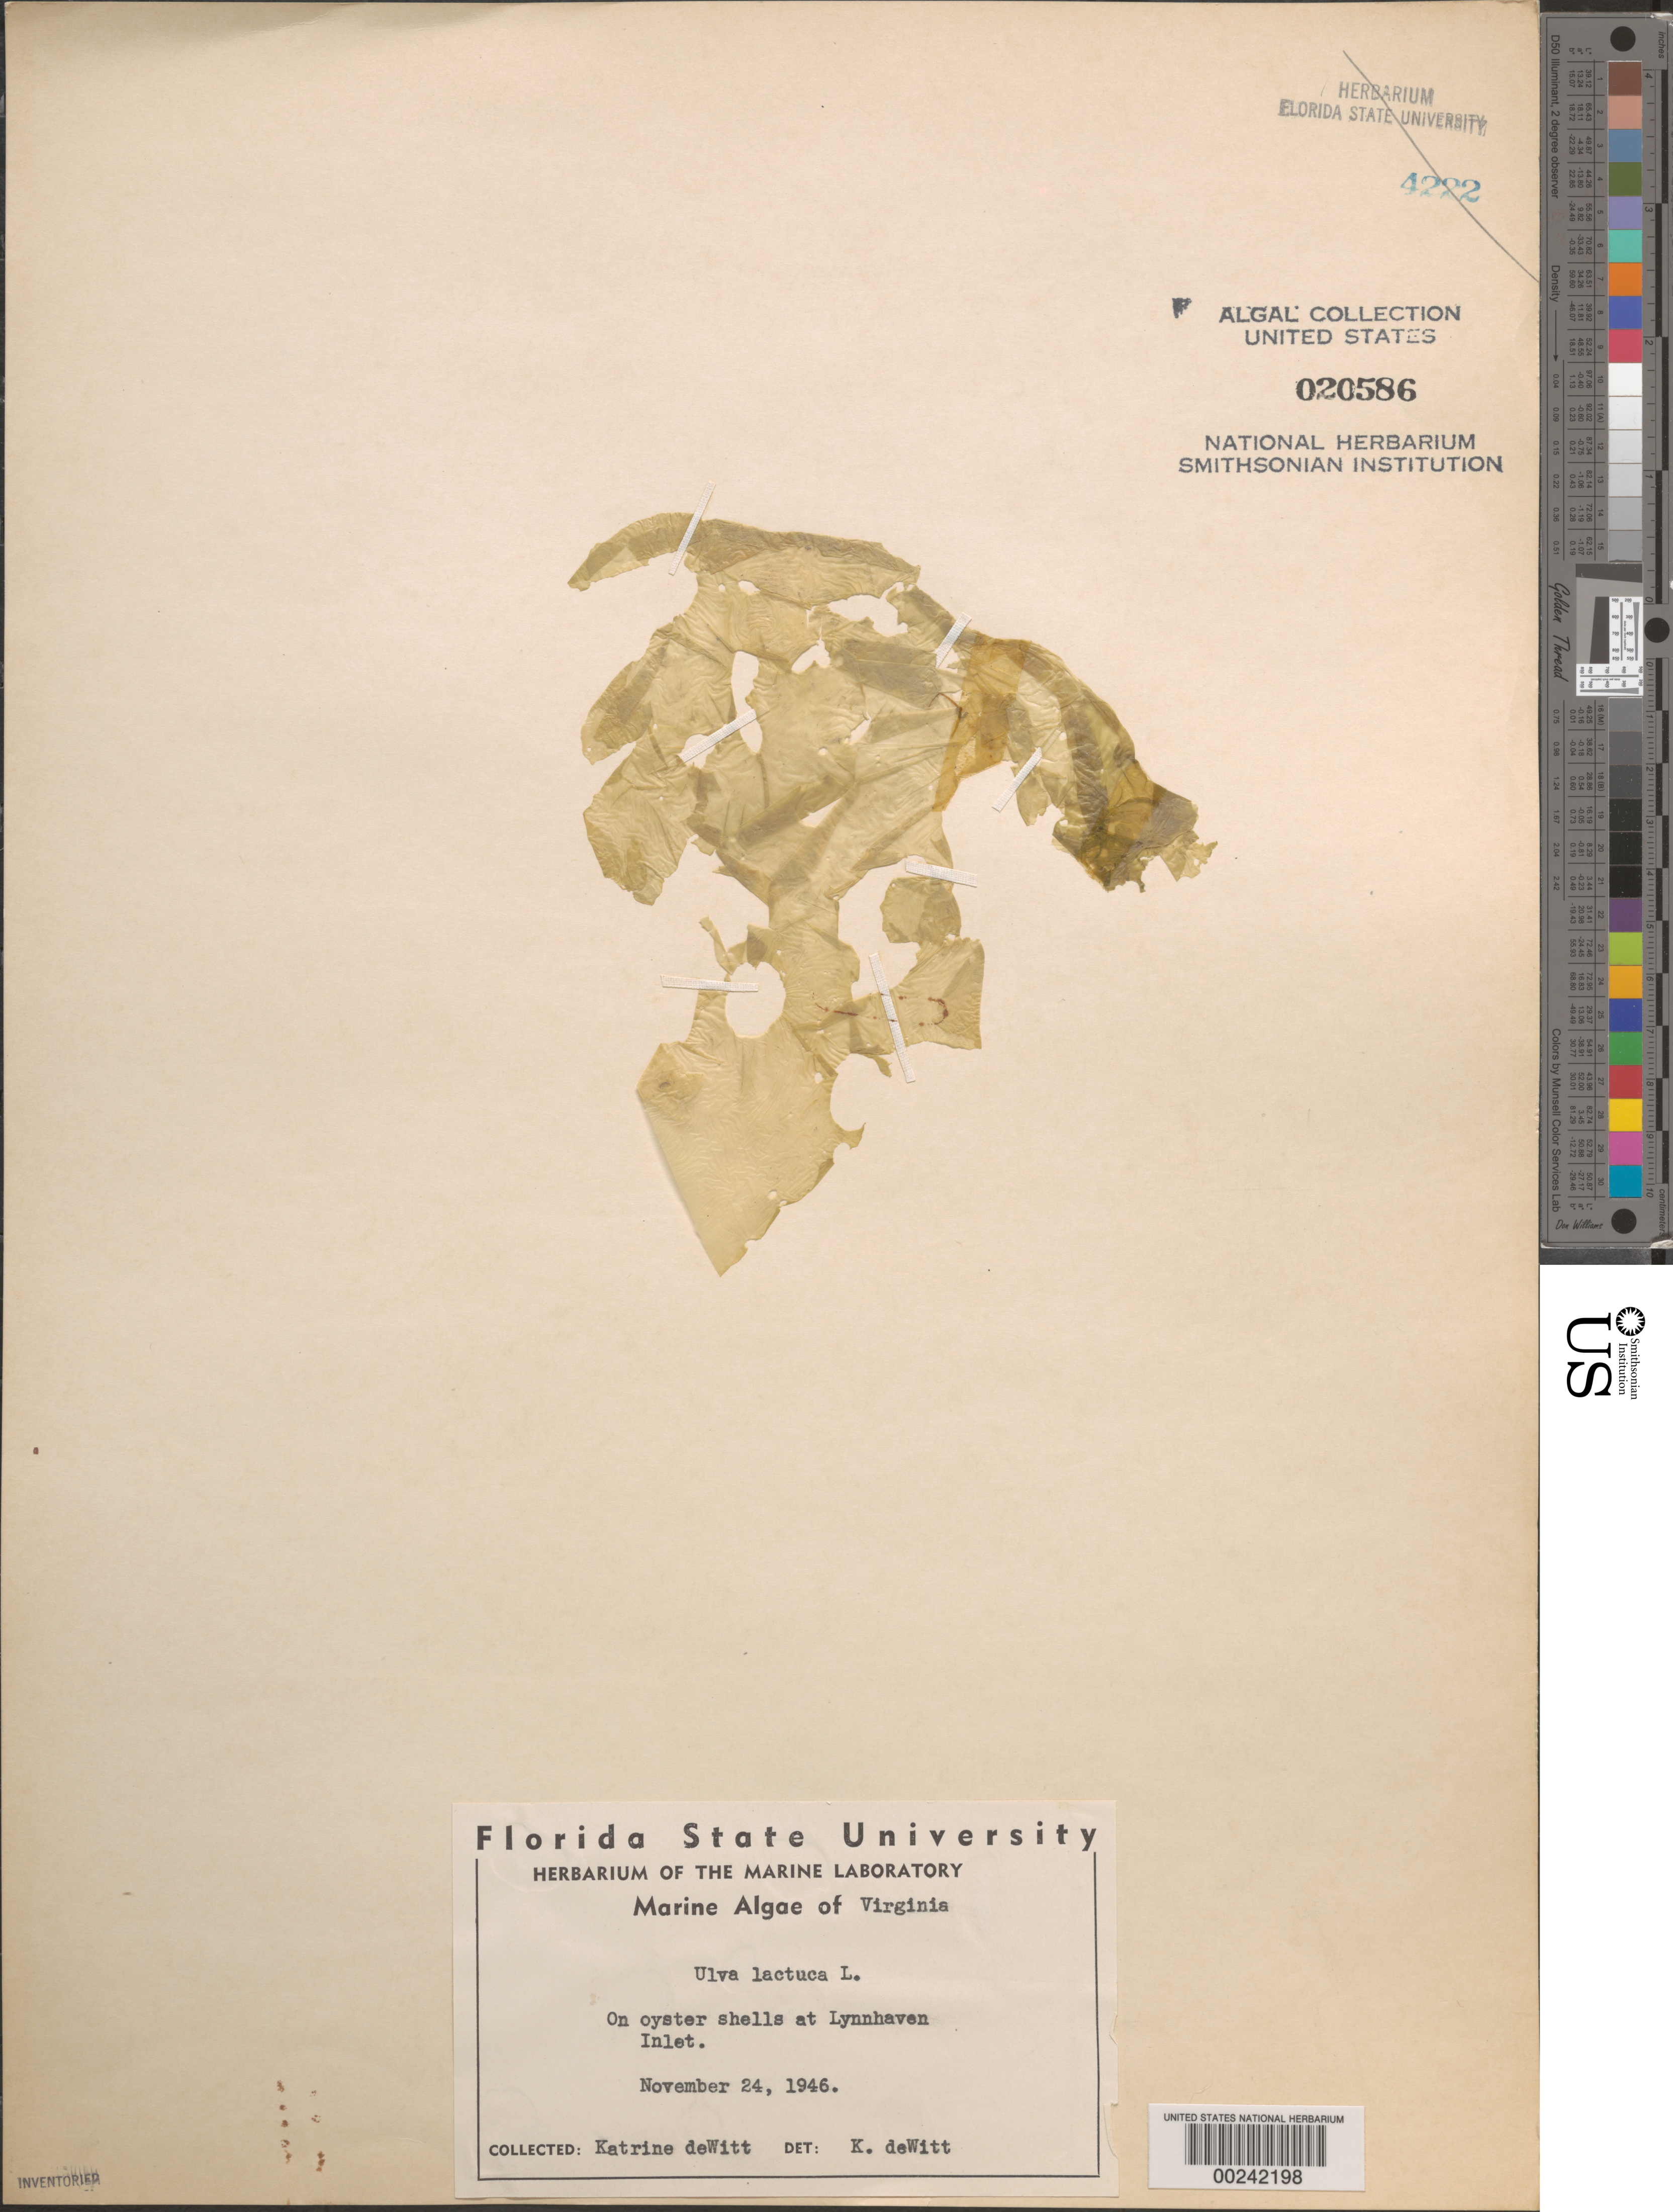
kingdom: Plantae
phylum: Chlorophyta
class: Ulvophyceae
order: Ulvales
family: Ulvaceae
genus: Ulva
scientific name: Ulva lactuca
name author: L.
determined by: deWitt, K.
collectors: K. deWitt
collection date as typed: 24 Nov 1946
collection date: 1946-11-24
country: United States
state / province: Virginia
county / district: City of Virginia Beach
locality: Lynnhaven Inlet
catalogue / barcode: US 20586